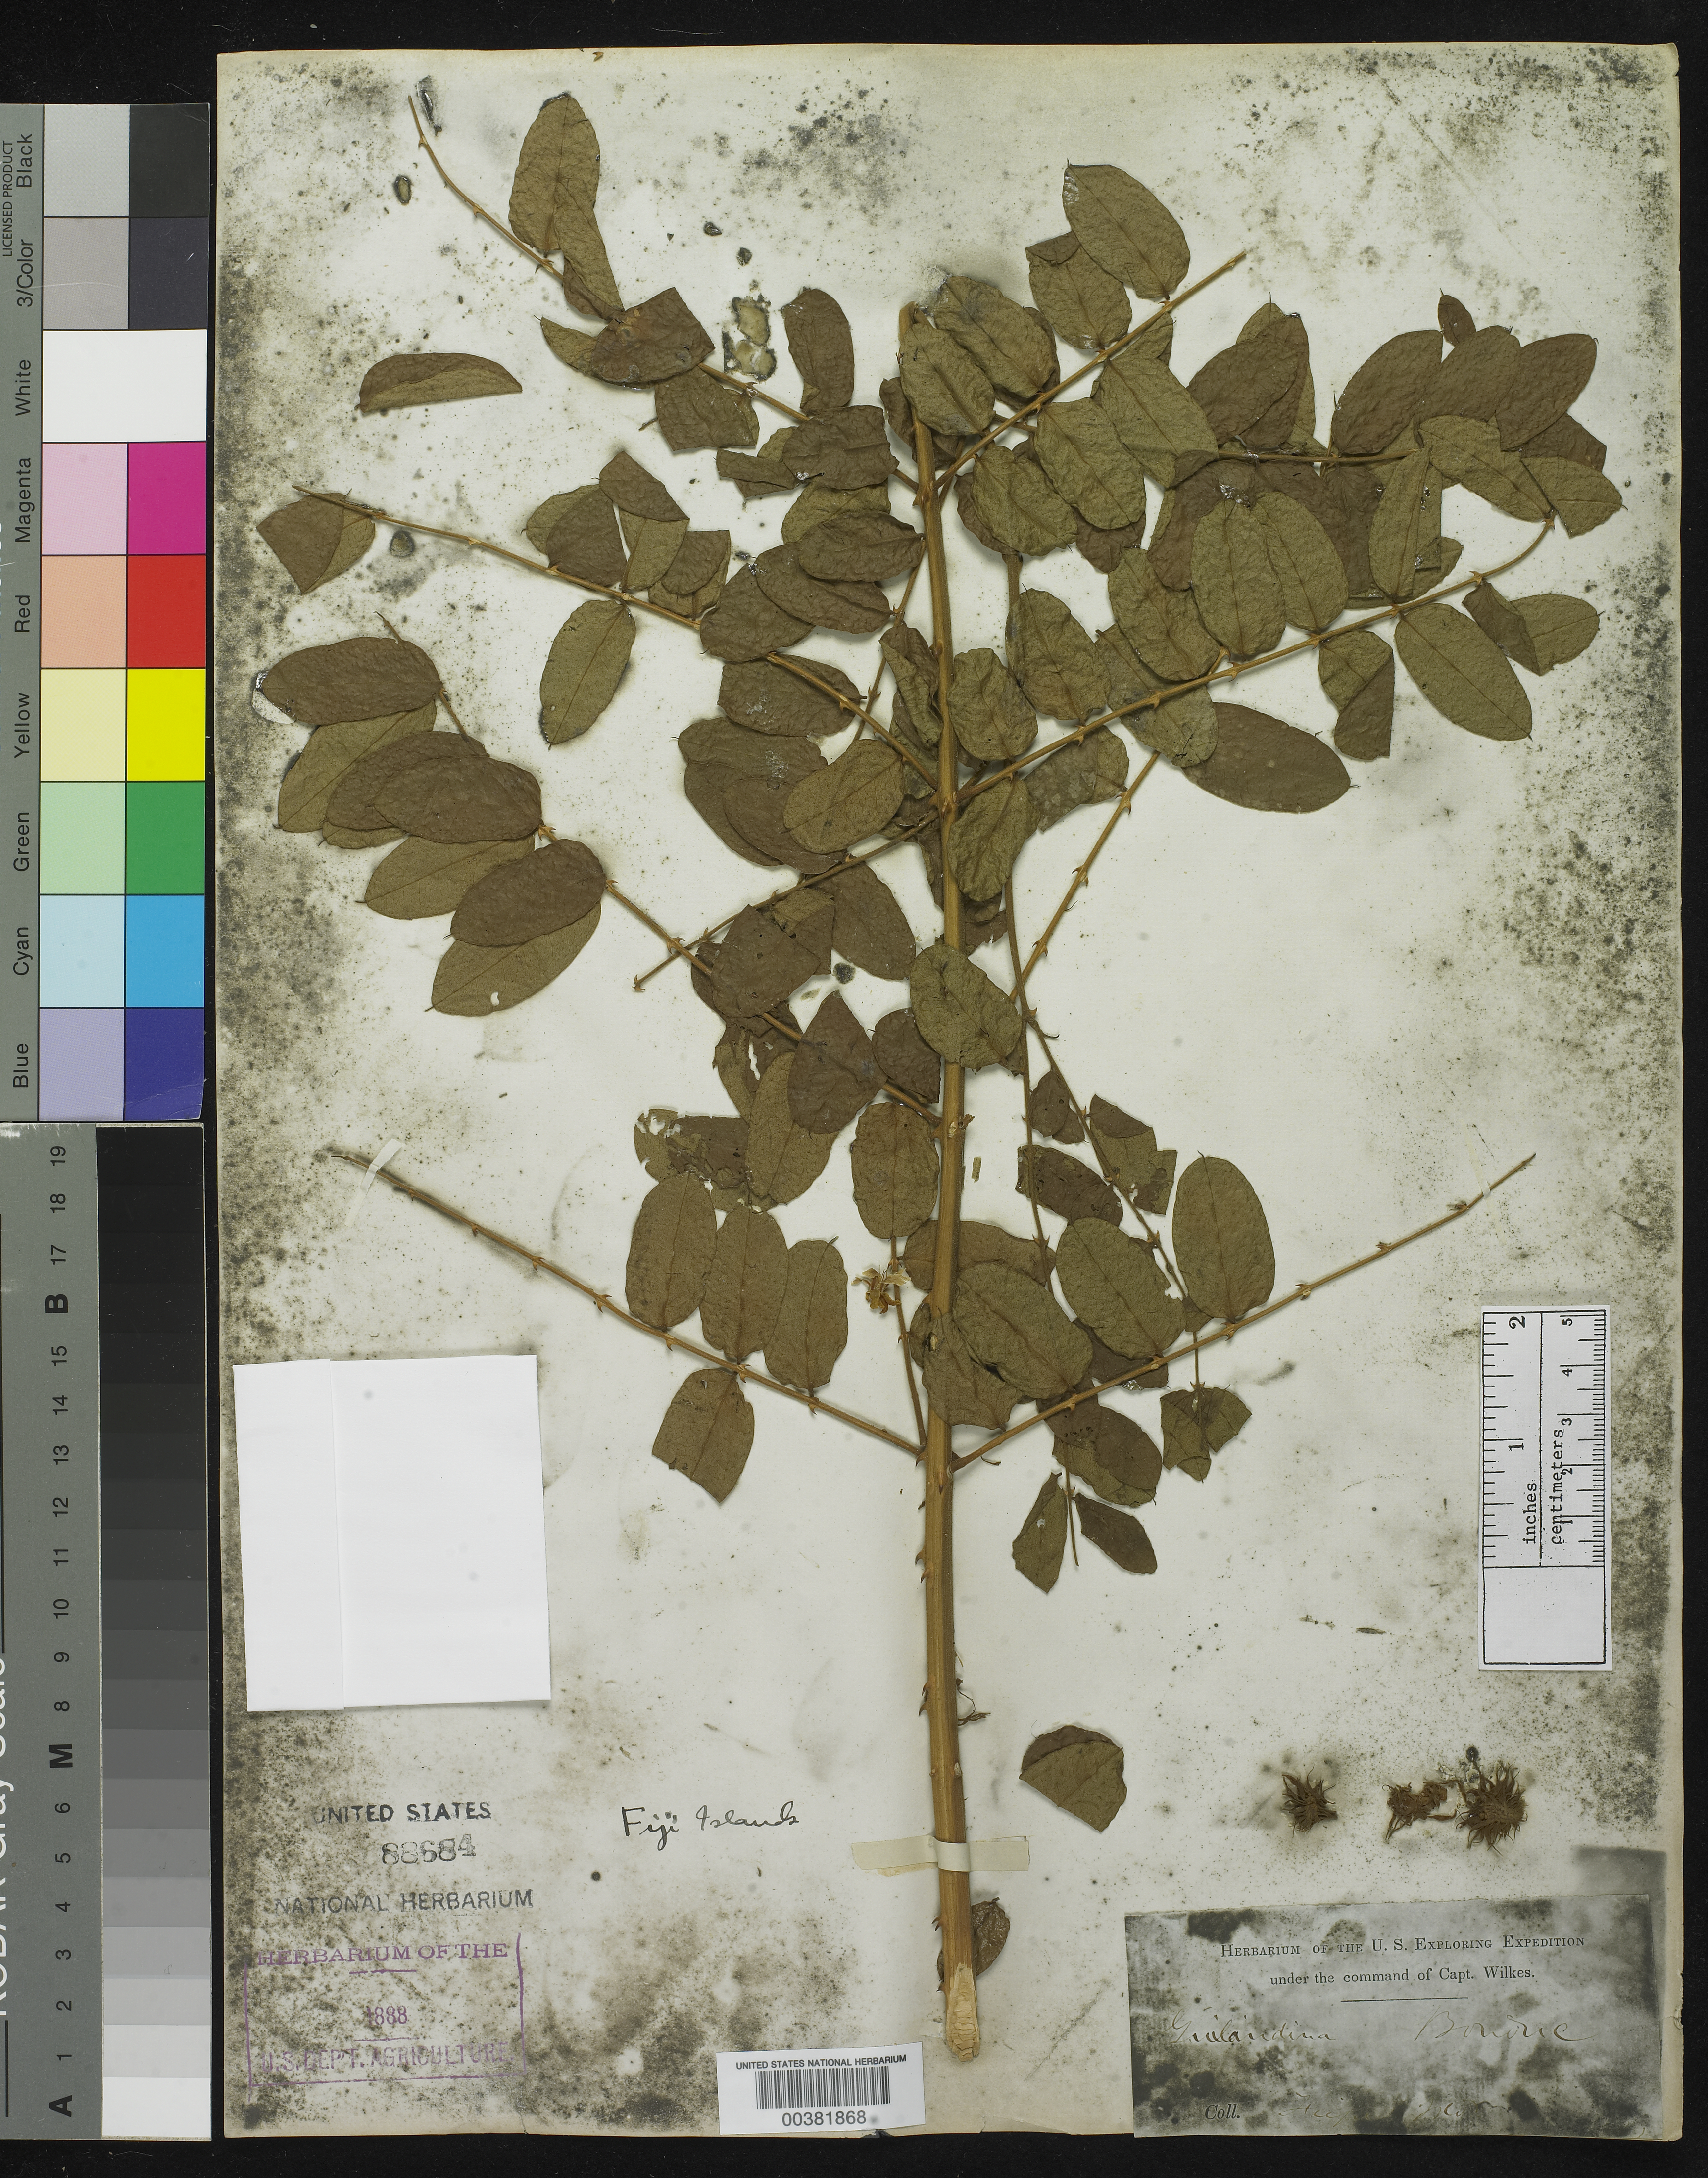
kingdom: Plantae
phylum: Tracheophyta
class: Magnoliopsida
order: Fabales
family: Fabaceae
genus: Guilandina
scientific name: Guilandina bonduc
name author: L.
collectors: Wilkes Explor. Exped.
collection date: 1838/1842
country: Fiji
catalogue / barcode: US 88684